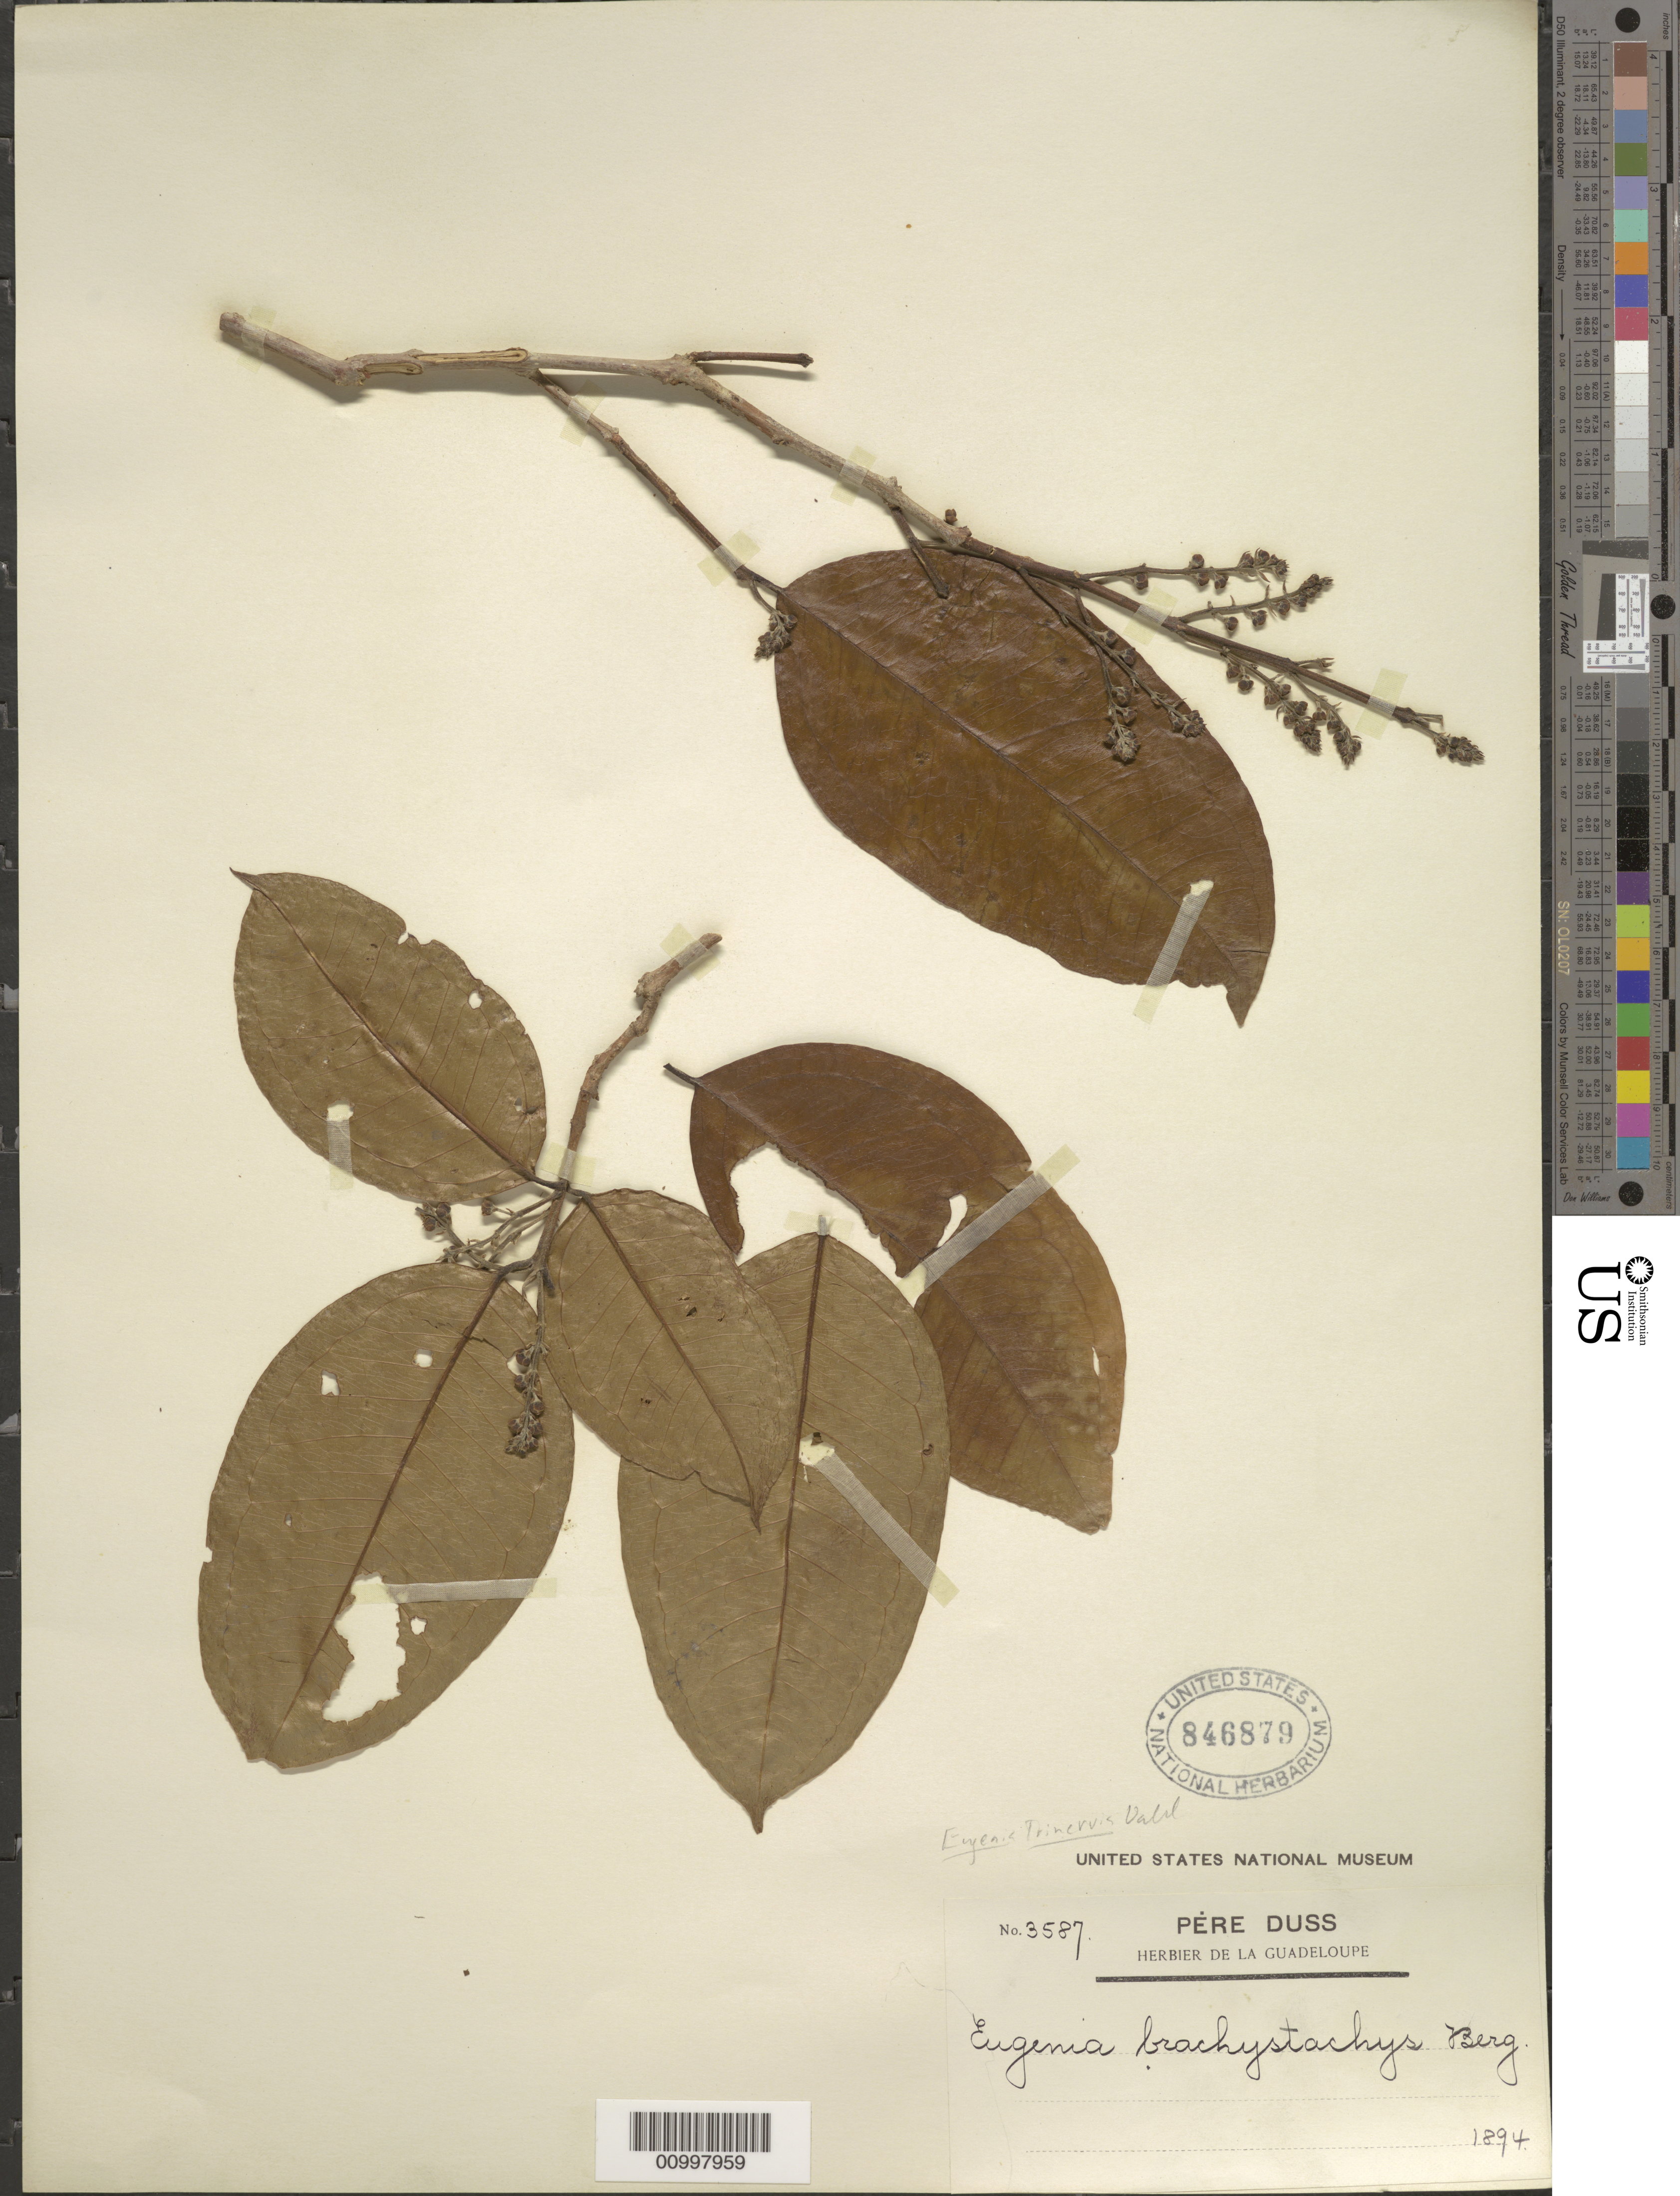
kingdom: Plantae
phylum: Tracheophyta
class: Magnoliopsida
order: Myrtales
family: Myrtaceae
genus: Eugenia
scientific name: Eugenia trinervia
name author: Vahl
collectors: Père Duss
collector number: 3587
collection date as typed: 1894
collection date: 1894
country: Guadeloupe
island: Basse Terre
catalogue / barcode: US 846879